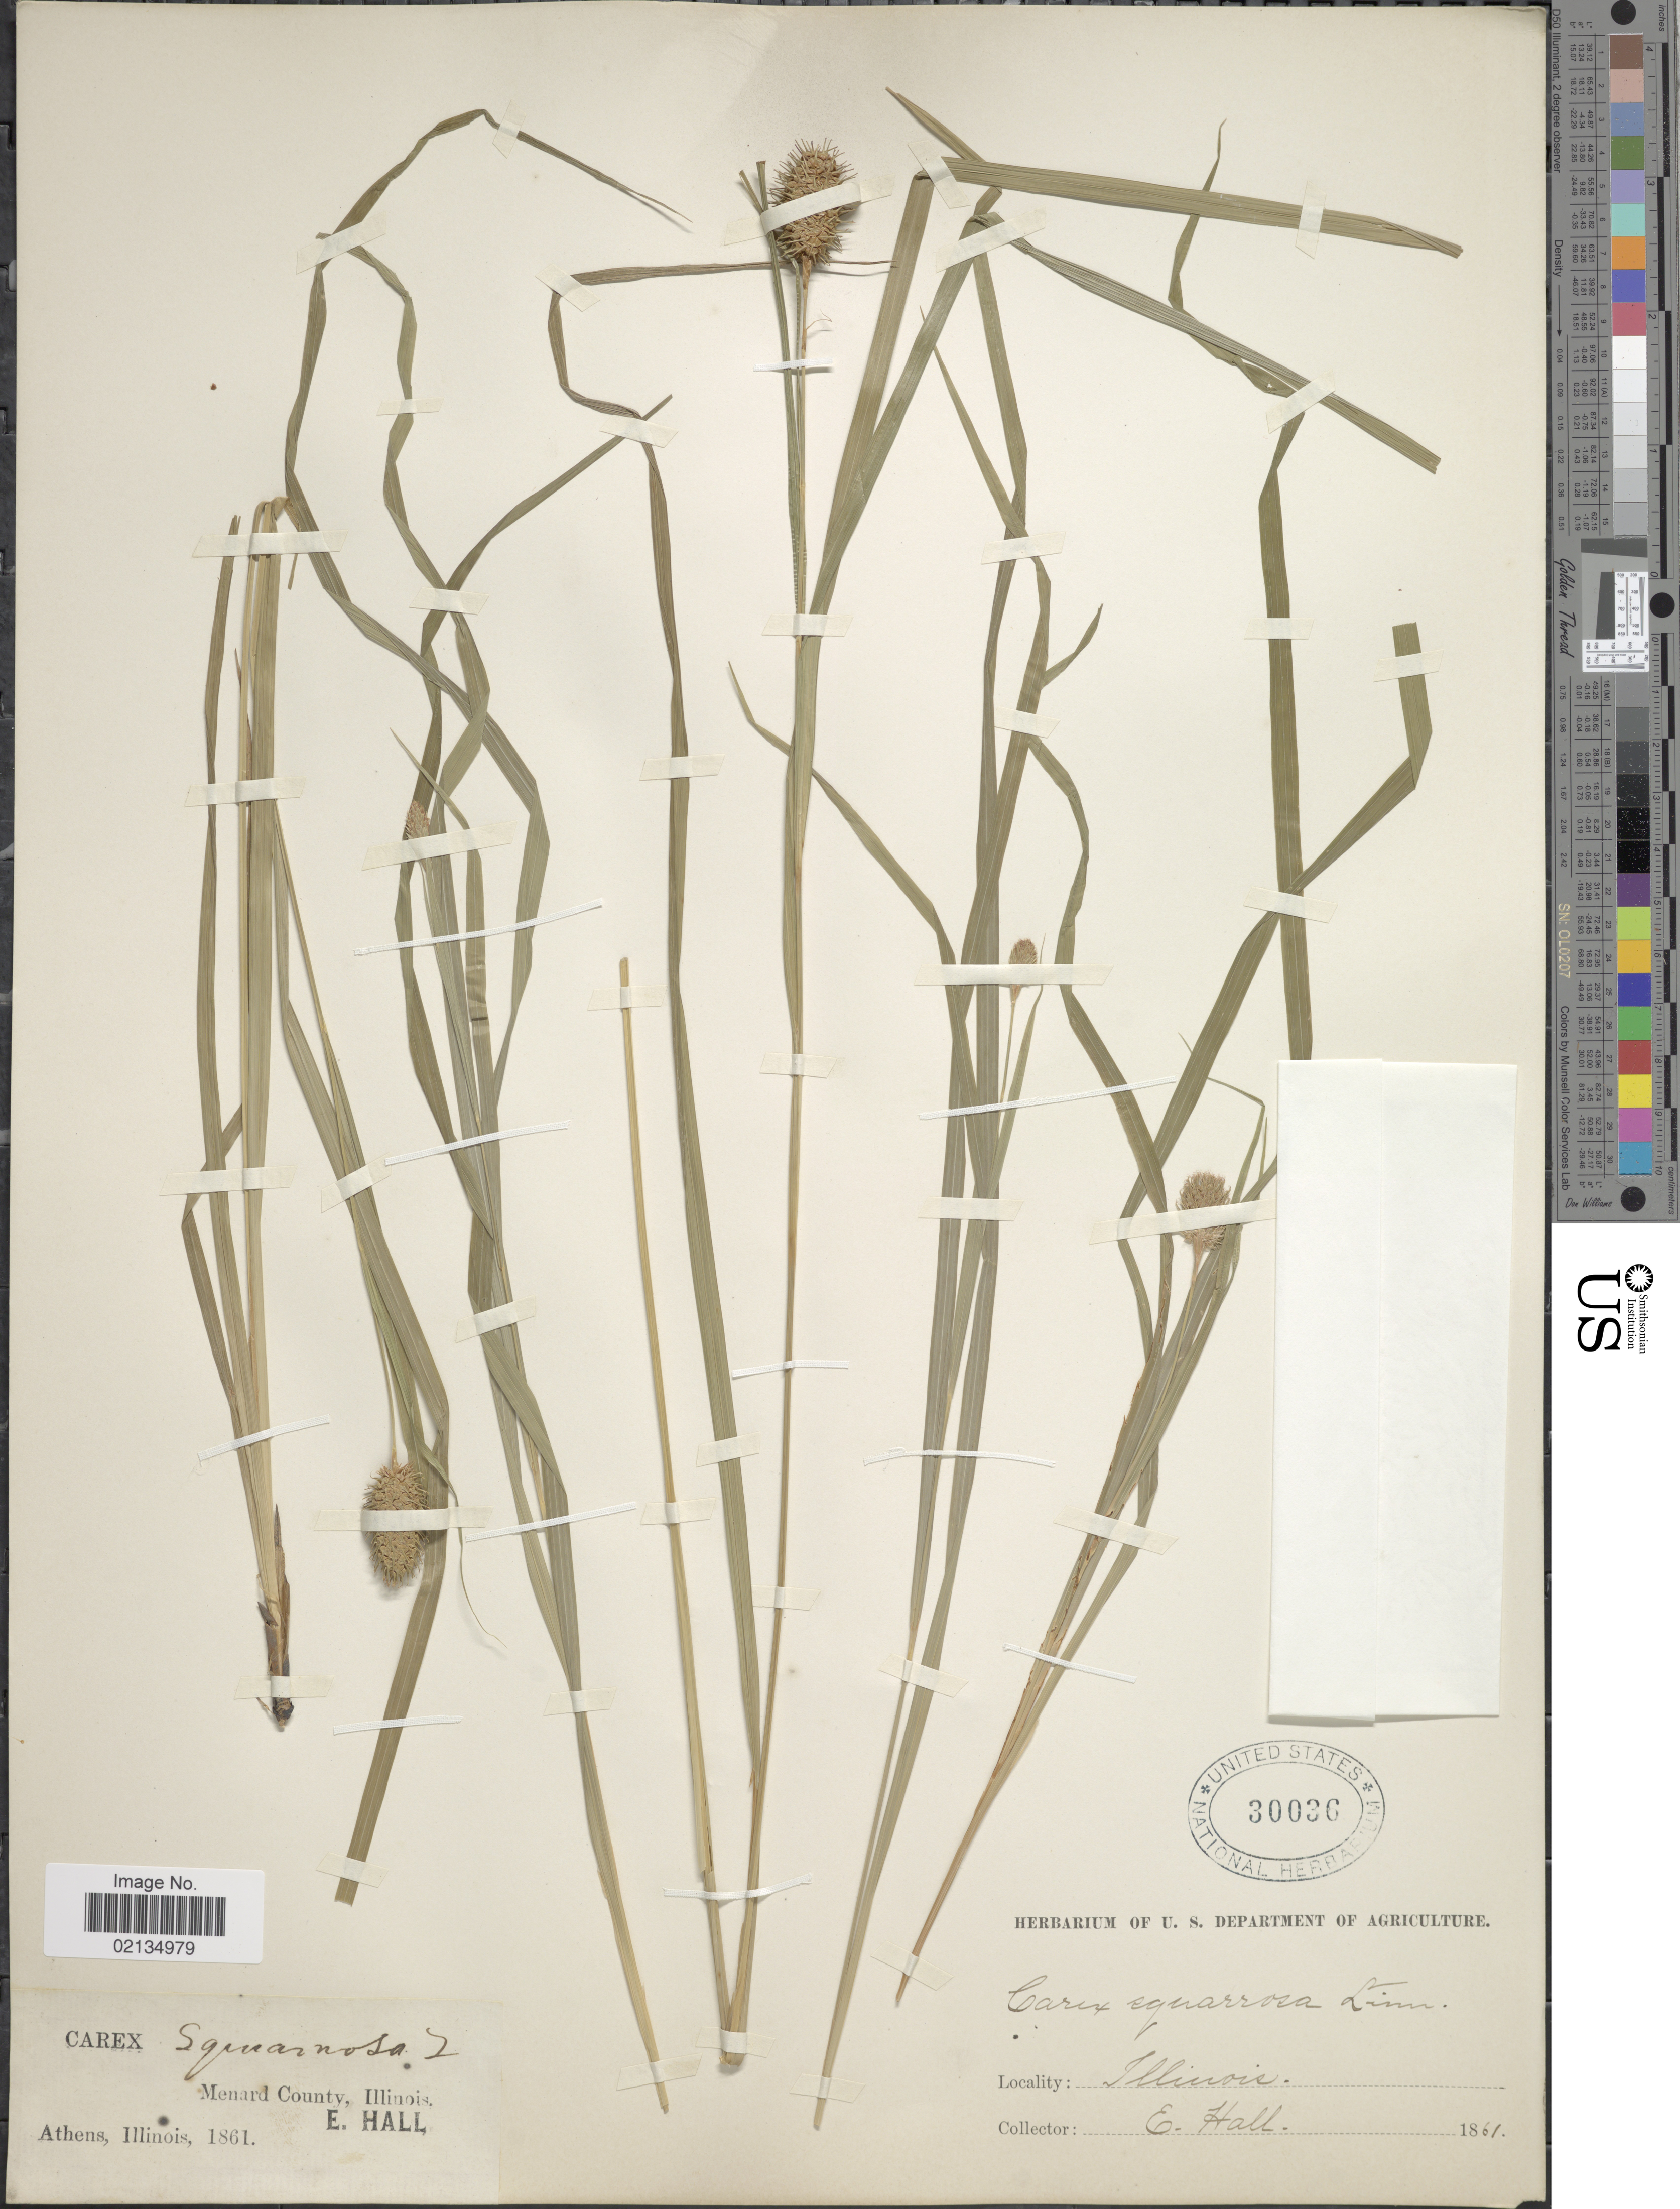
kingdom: Plantae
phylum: Tracheophyta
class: Liliopsida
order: Poales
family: Cyperaceae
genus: Carex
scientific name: Carex squarrosa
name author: L.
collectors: E. Hall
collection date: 1861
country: United States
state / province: Illinois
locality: Menard County,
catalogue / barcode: US 30036